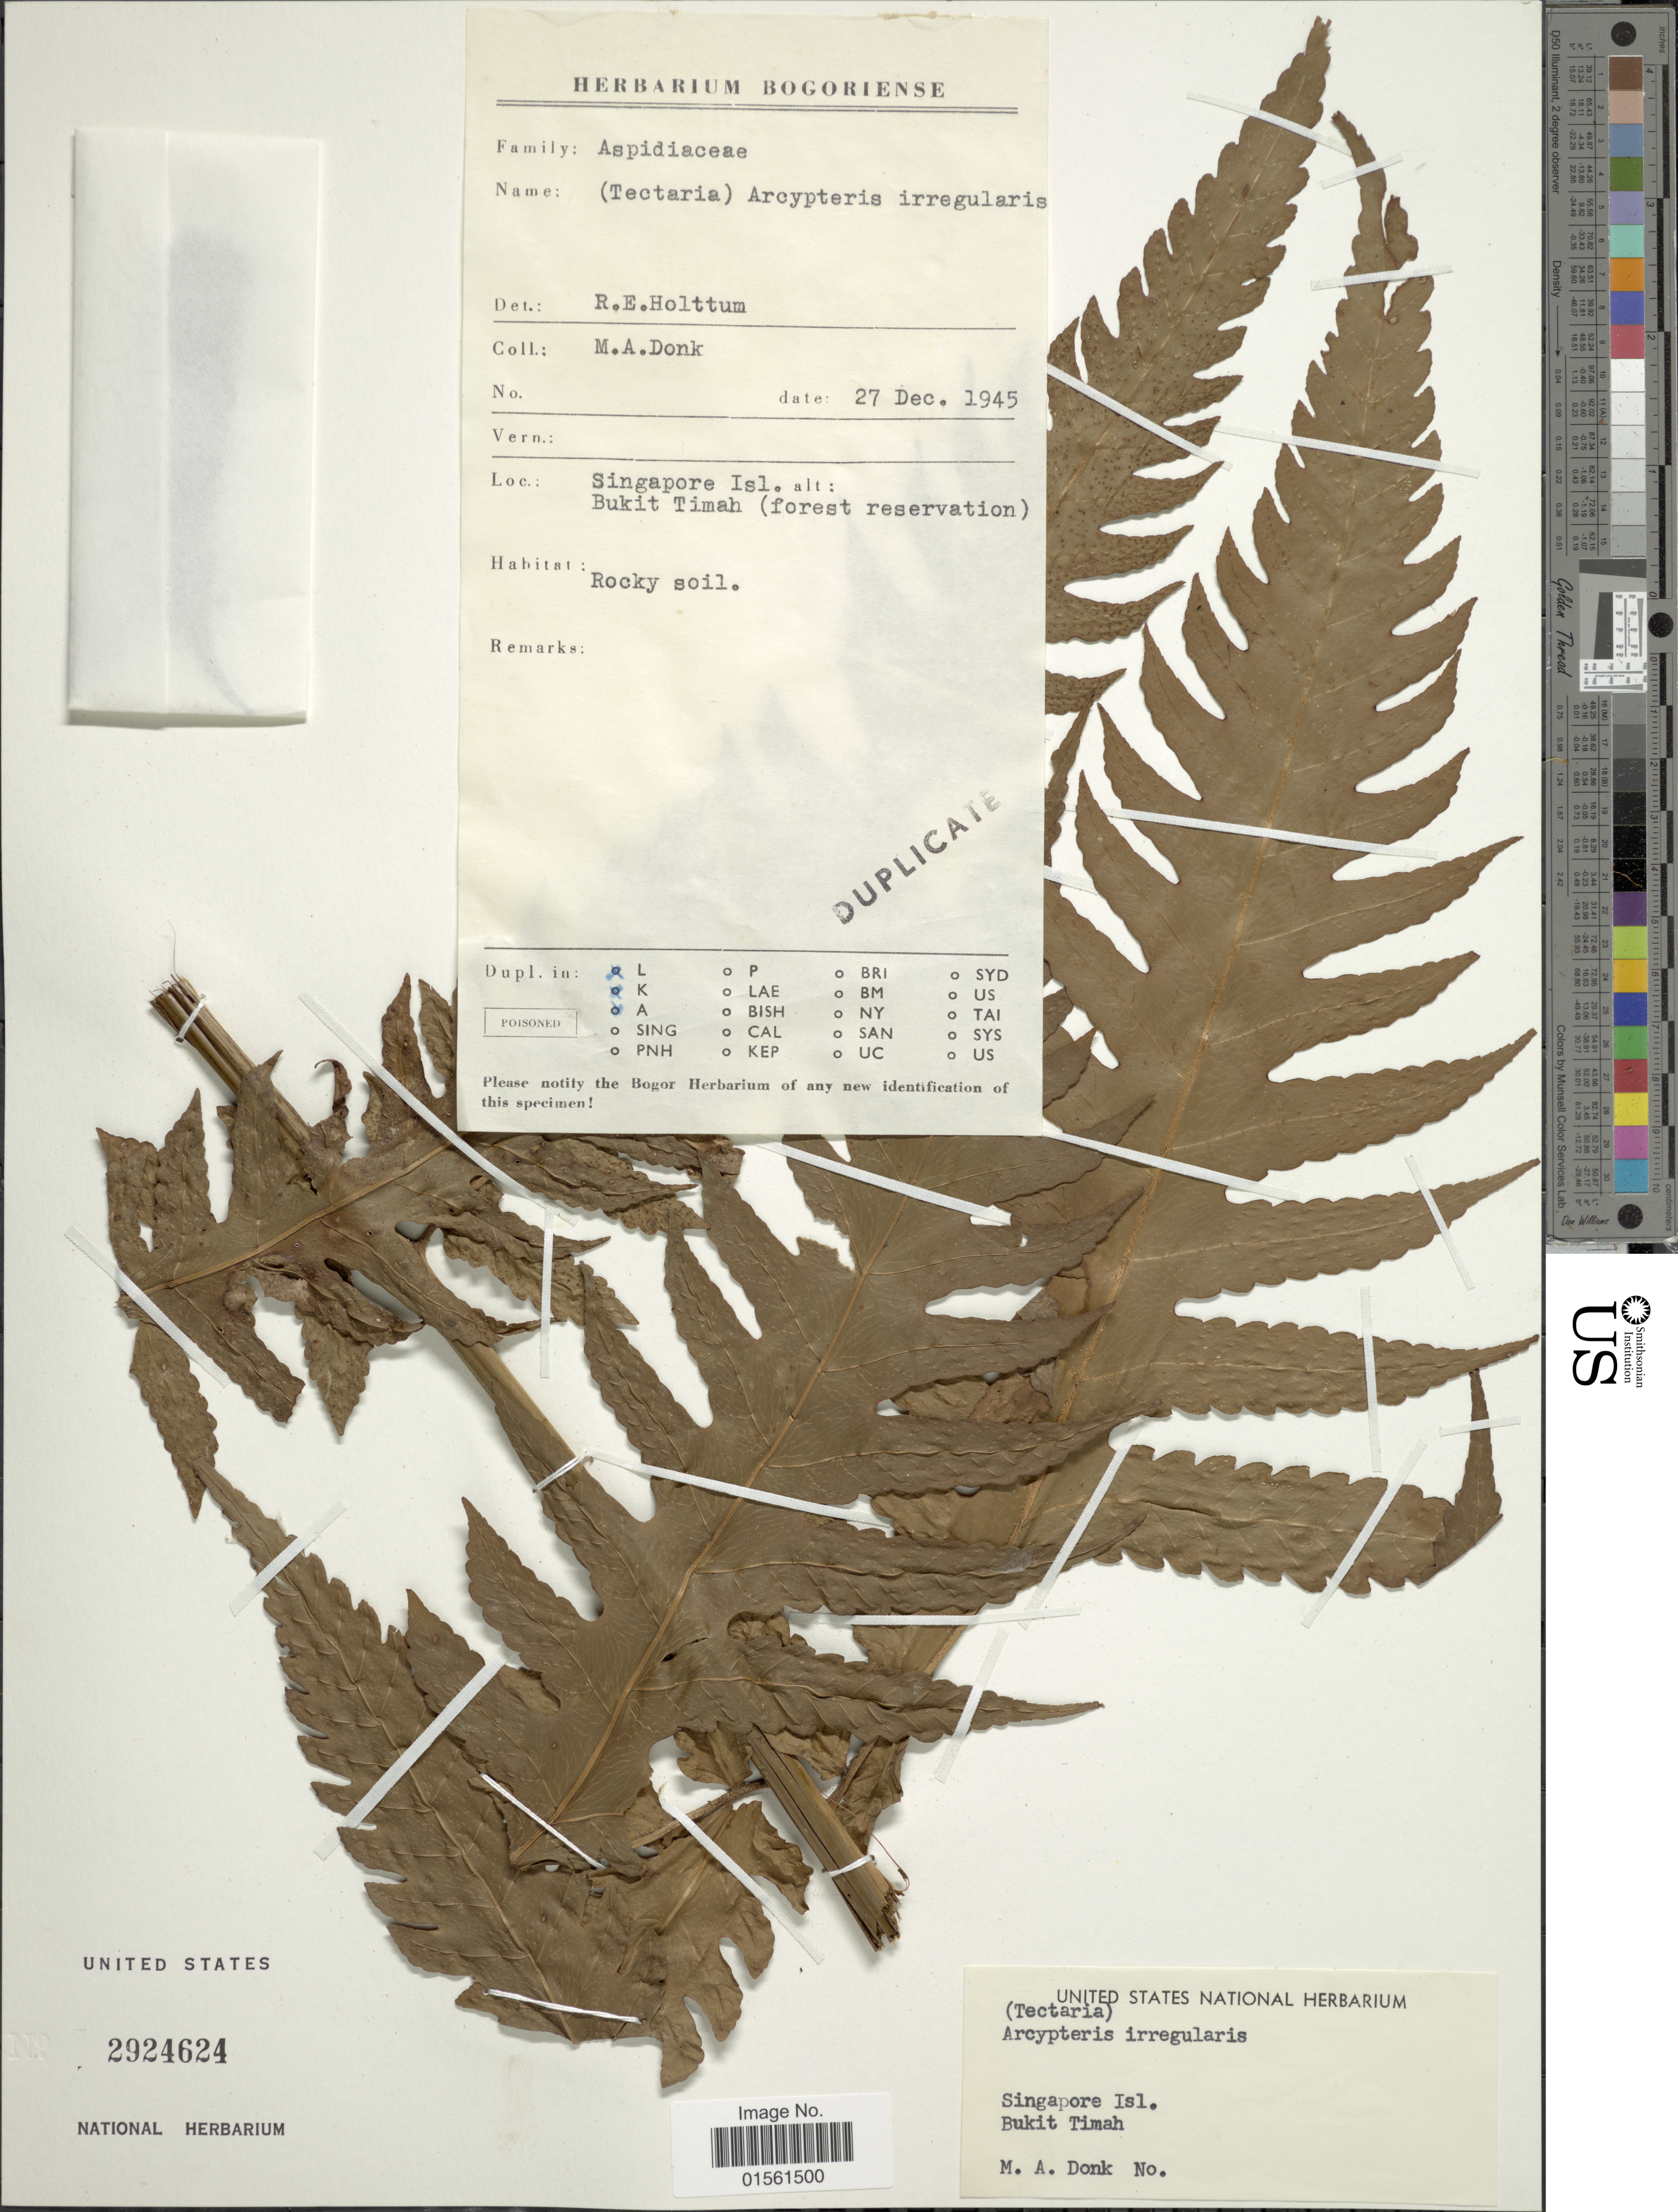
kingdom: Plantae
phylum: Tracheophyta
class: Polypodiopsida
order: Polypodiales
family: Dryopteridaceae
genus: Pleocnemia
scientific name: Pleocnemia irregularis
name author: (C. Presl) Holttum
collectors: M. A. Donk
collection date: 1945-12-27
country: Singapore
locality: Singapore Isl., Bukit Timah.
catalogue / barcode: US 2924624